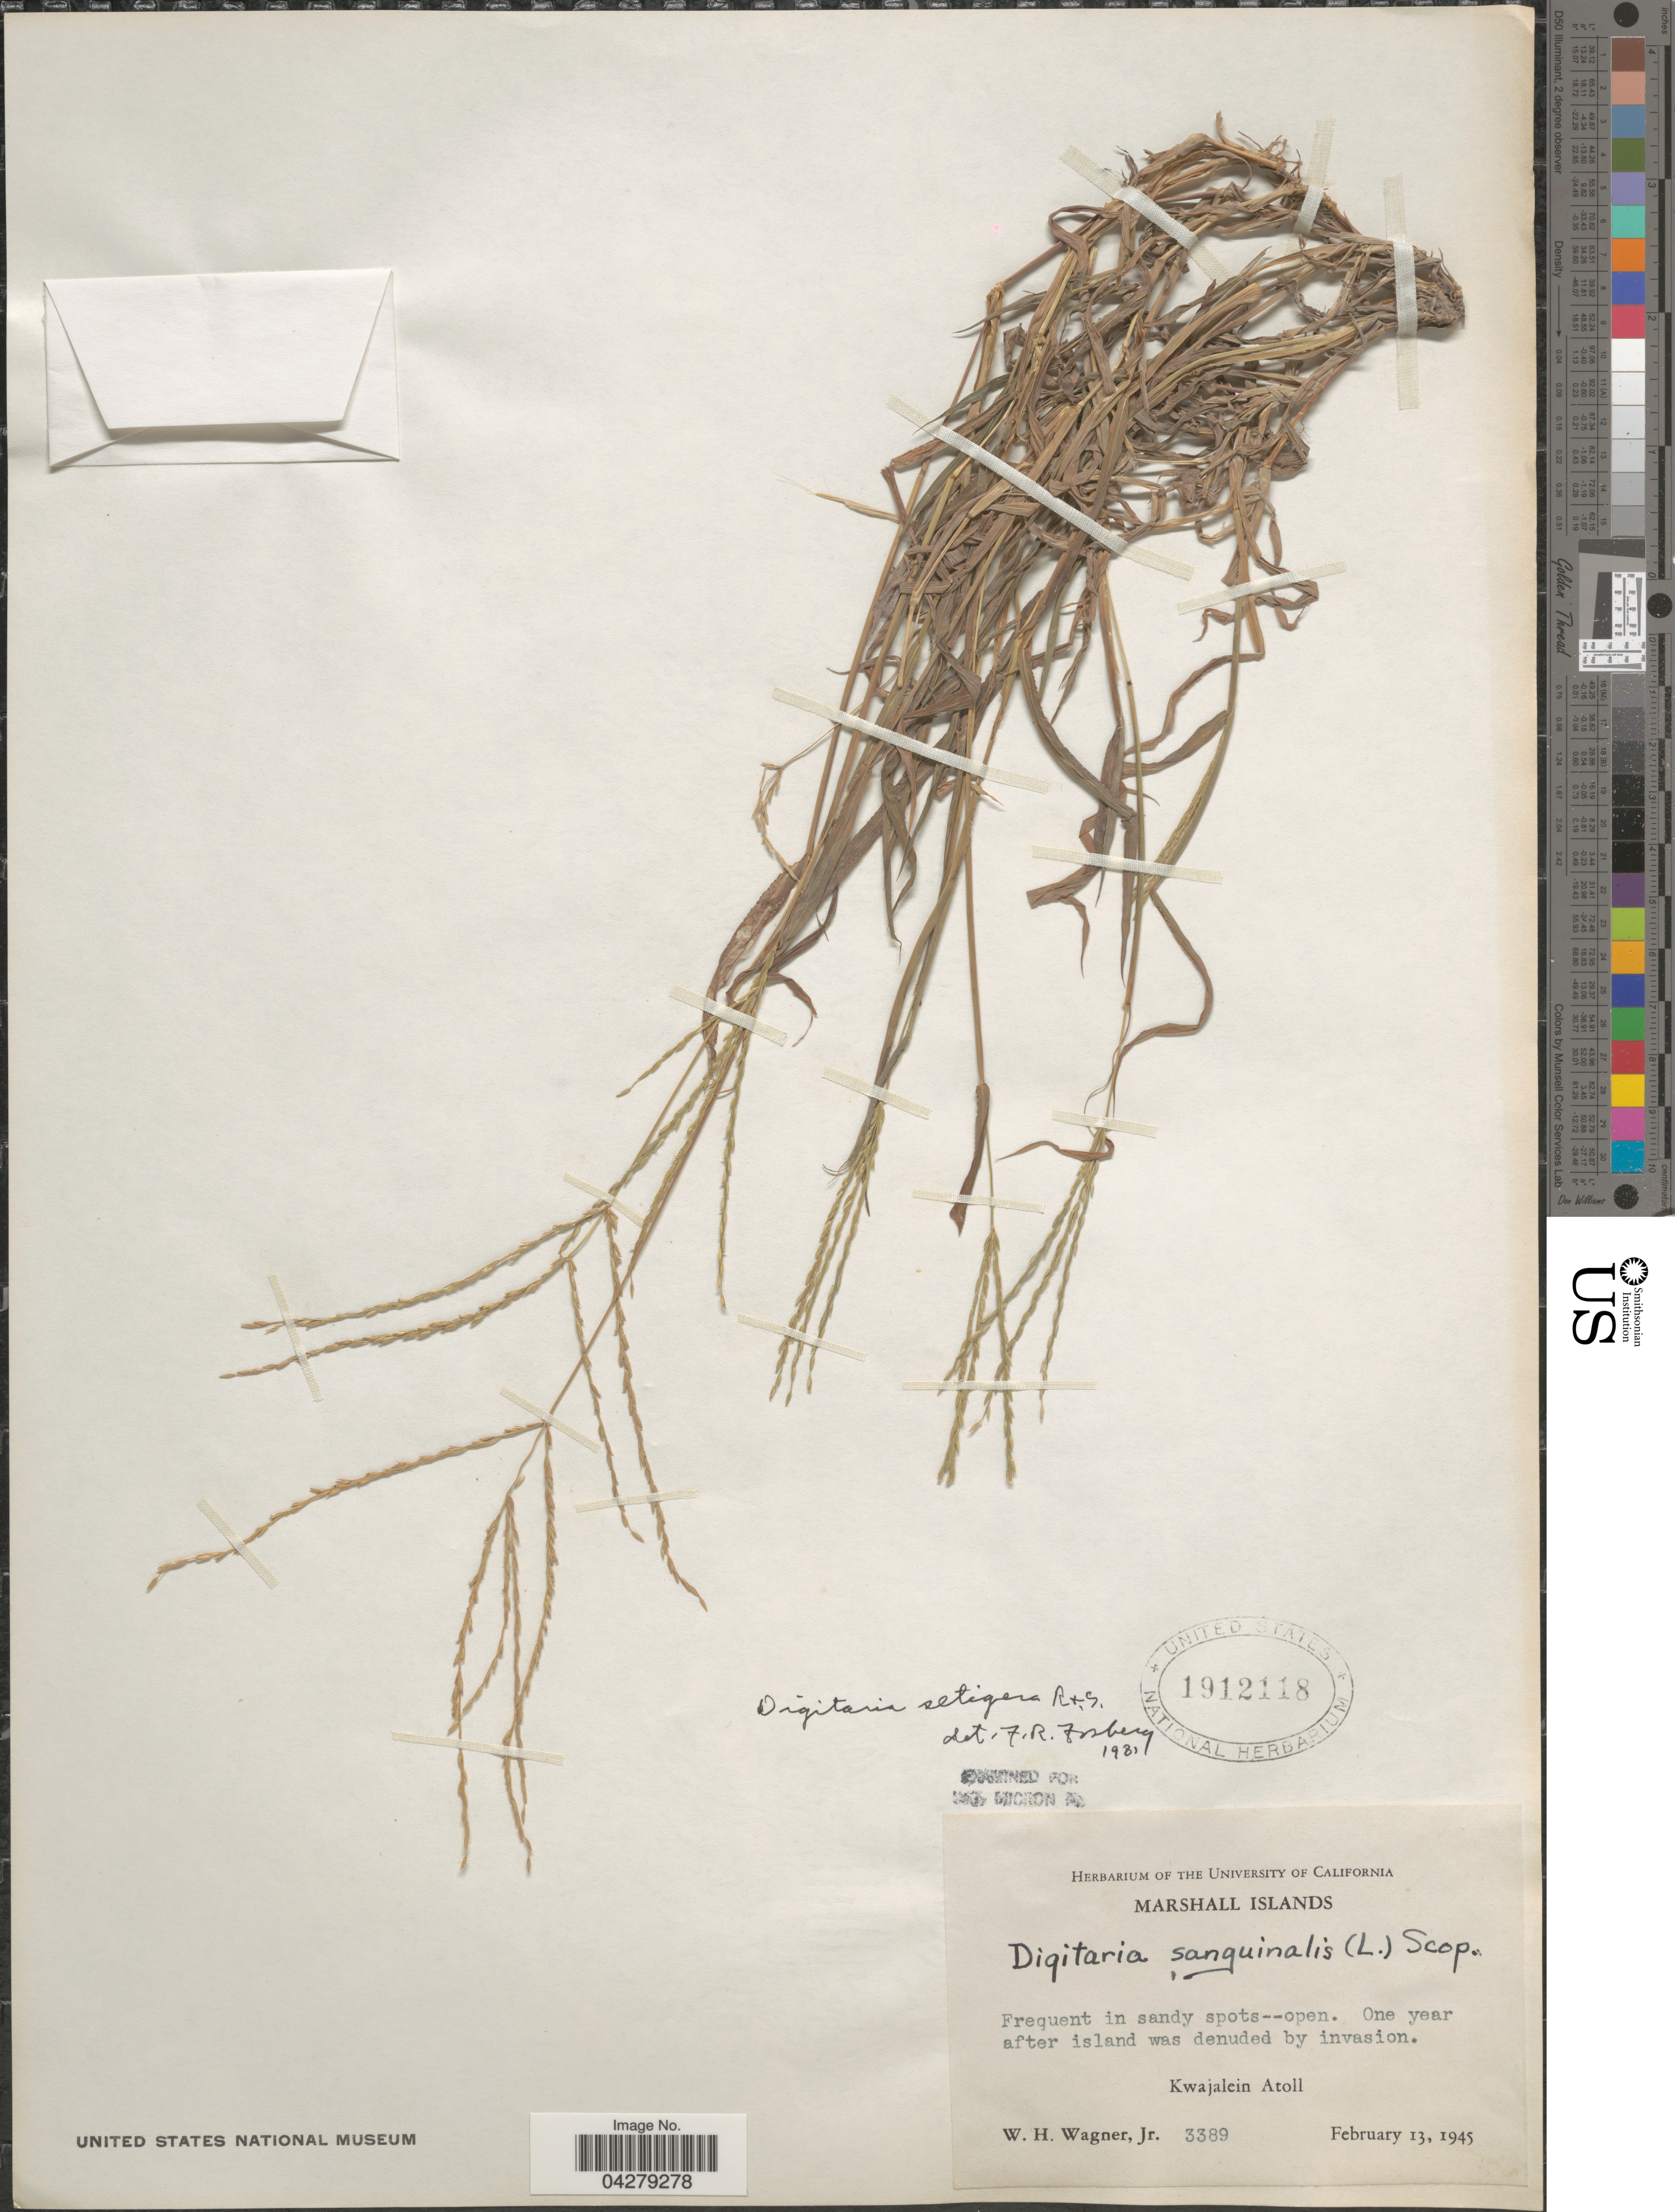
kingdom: Plantae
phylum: Tracheophyta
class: Liliopsida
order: Poales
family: Poaceae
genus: Digitaria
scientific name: Digitaria setigera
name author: Roth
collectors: W. H. Wagner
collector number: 3389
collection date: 1945-02-13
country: Marshall Islands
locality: Kwajalein Atoll.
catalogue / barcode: US 1912118